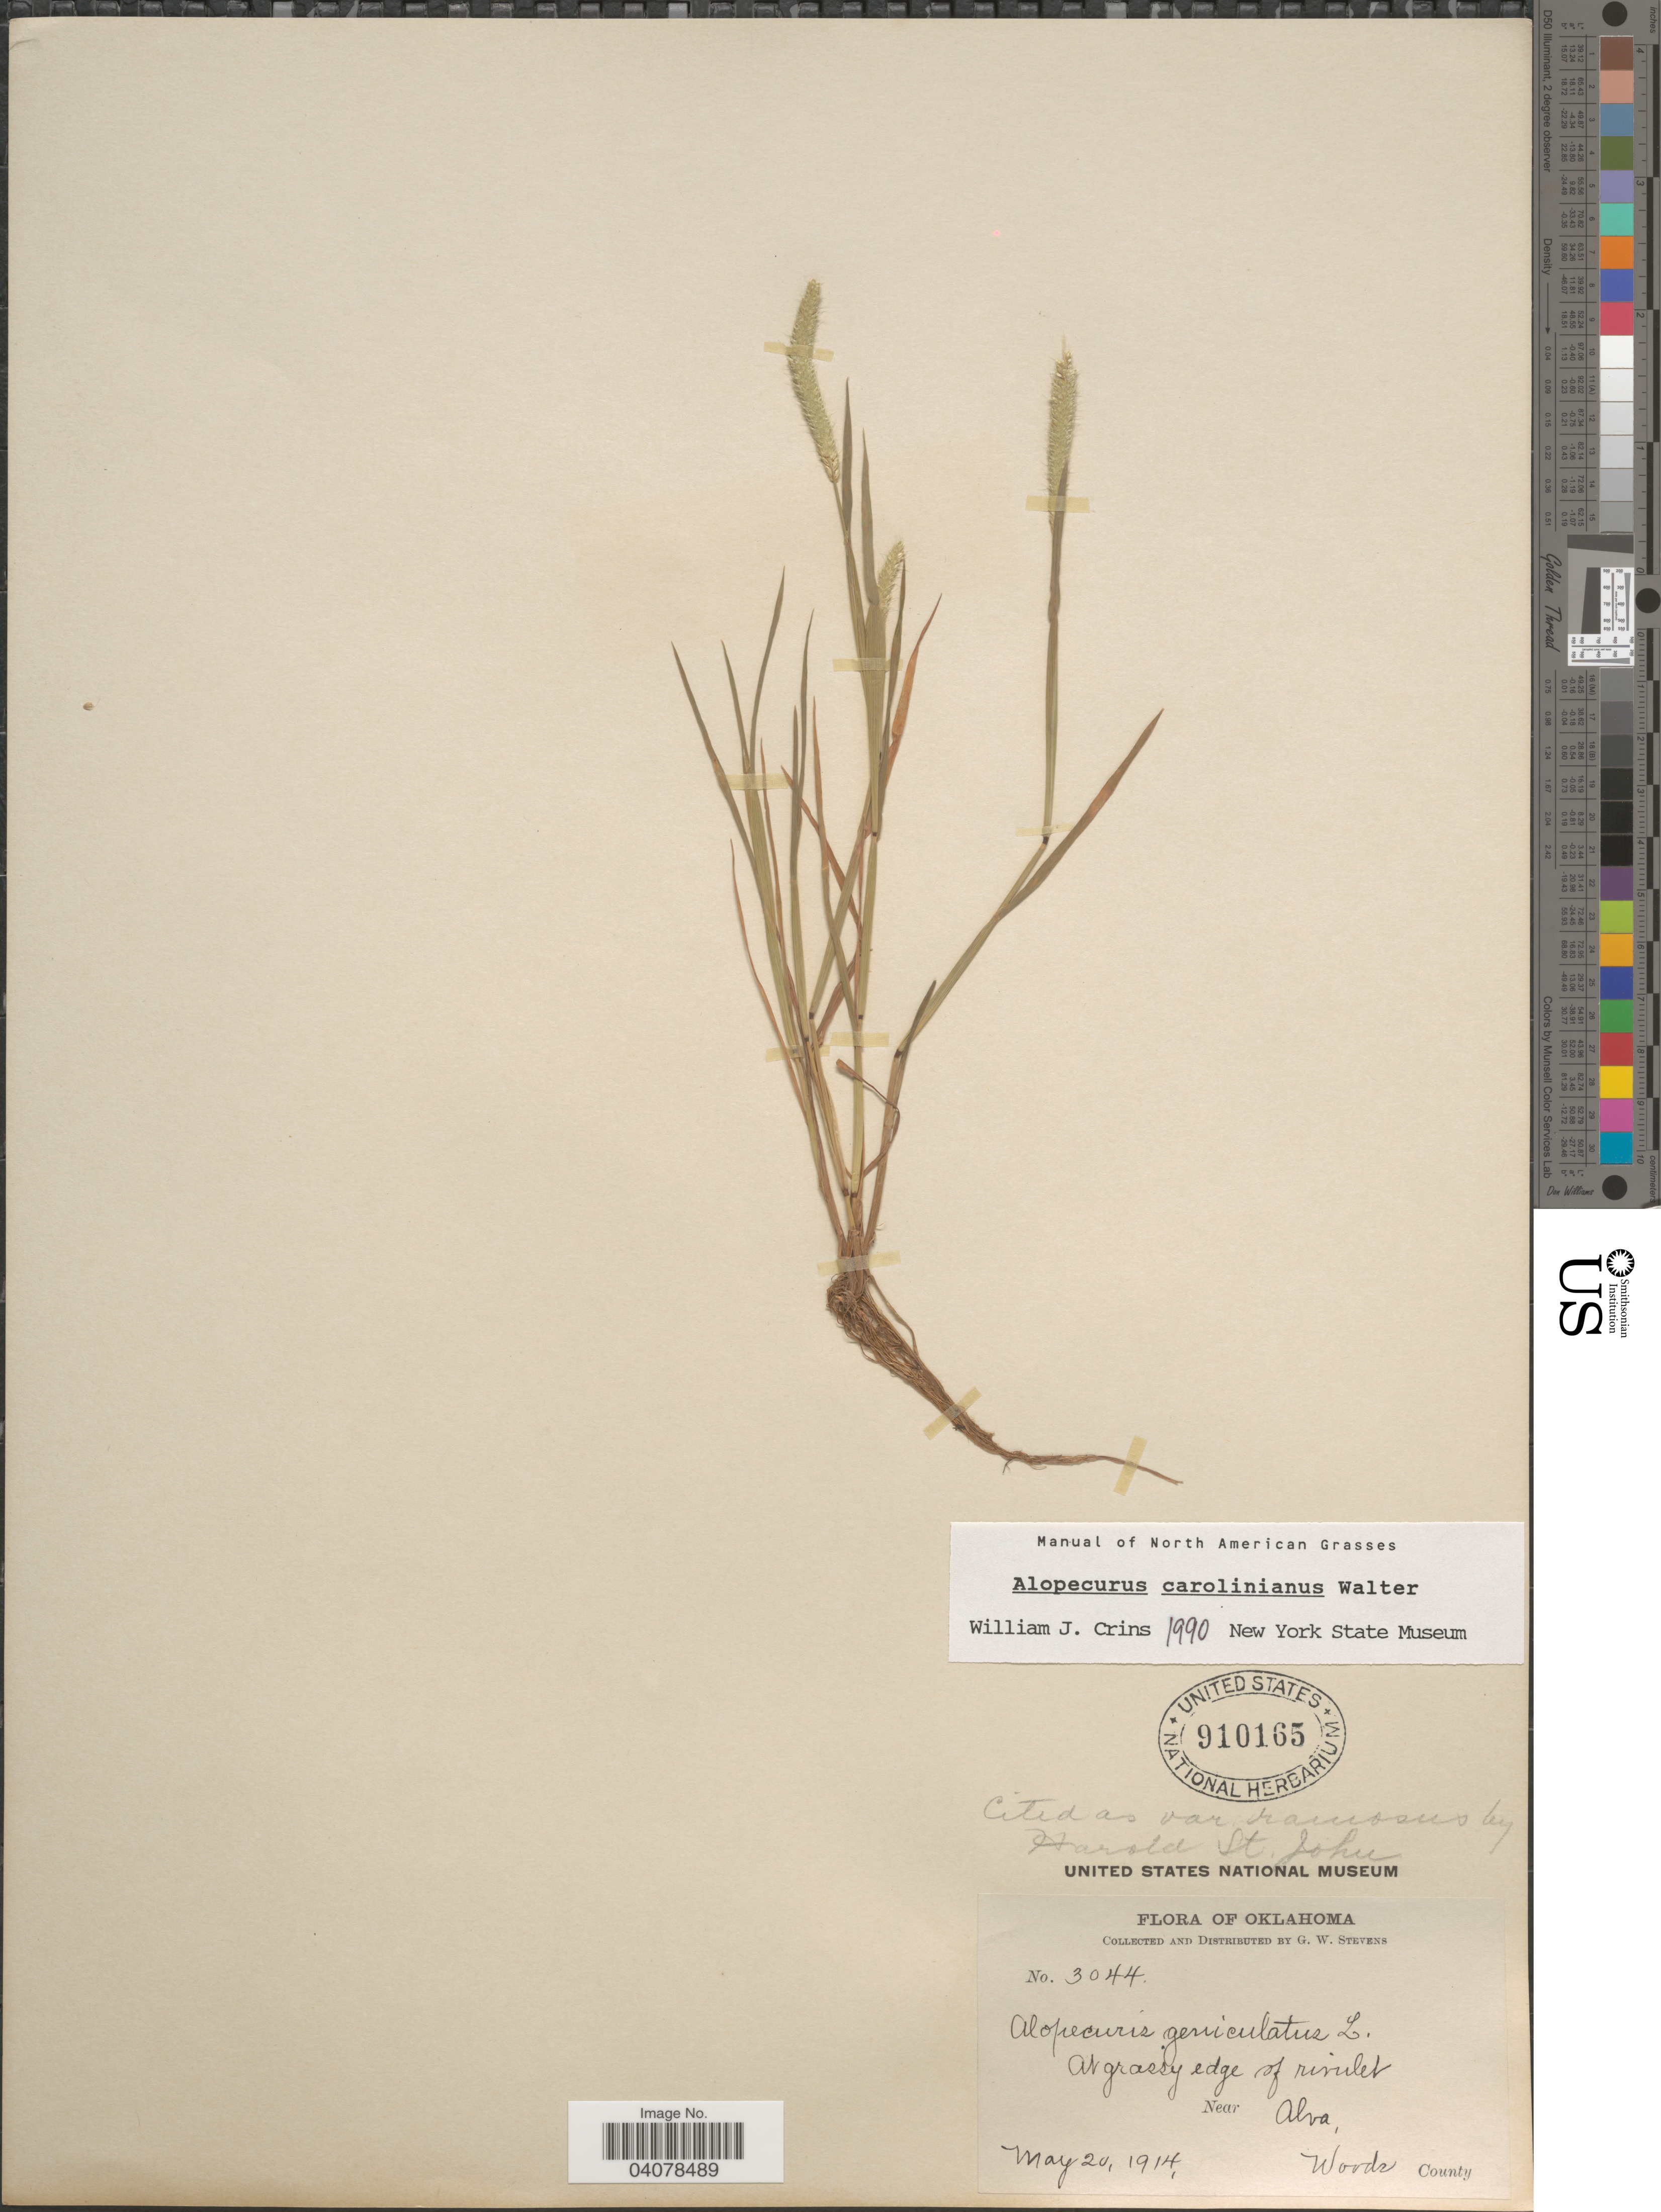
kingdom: Plantae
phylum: Tracheophyta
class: Liliopsida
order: Poales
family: Poaceae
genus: Alopecurus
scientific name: Alopecurus aequalis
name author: Sobol.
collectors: G. W. Stevens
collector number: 3044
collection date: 1914-05-20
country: United States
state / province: Oklahoma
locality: At grassy edge of rivulet. Near Alva. Woods County.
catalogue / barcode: US 910165